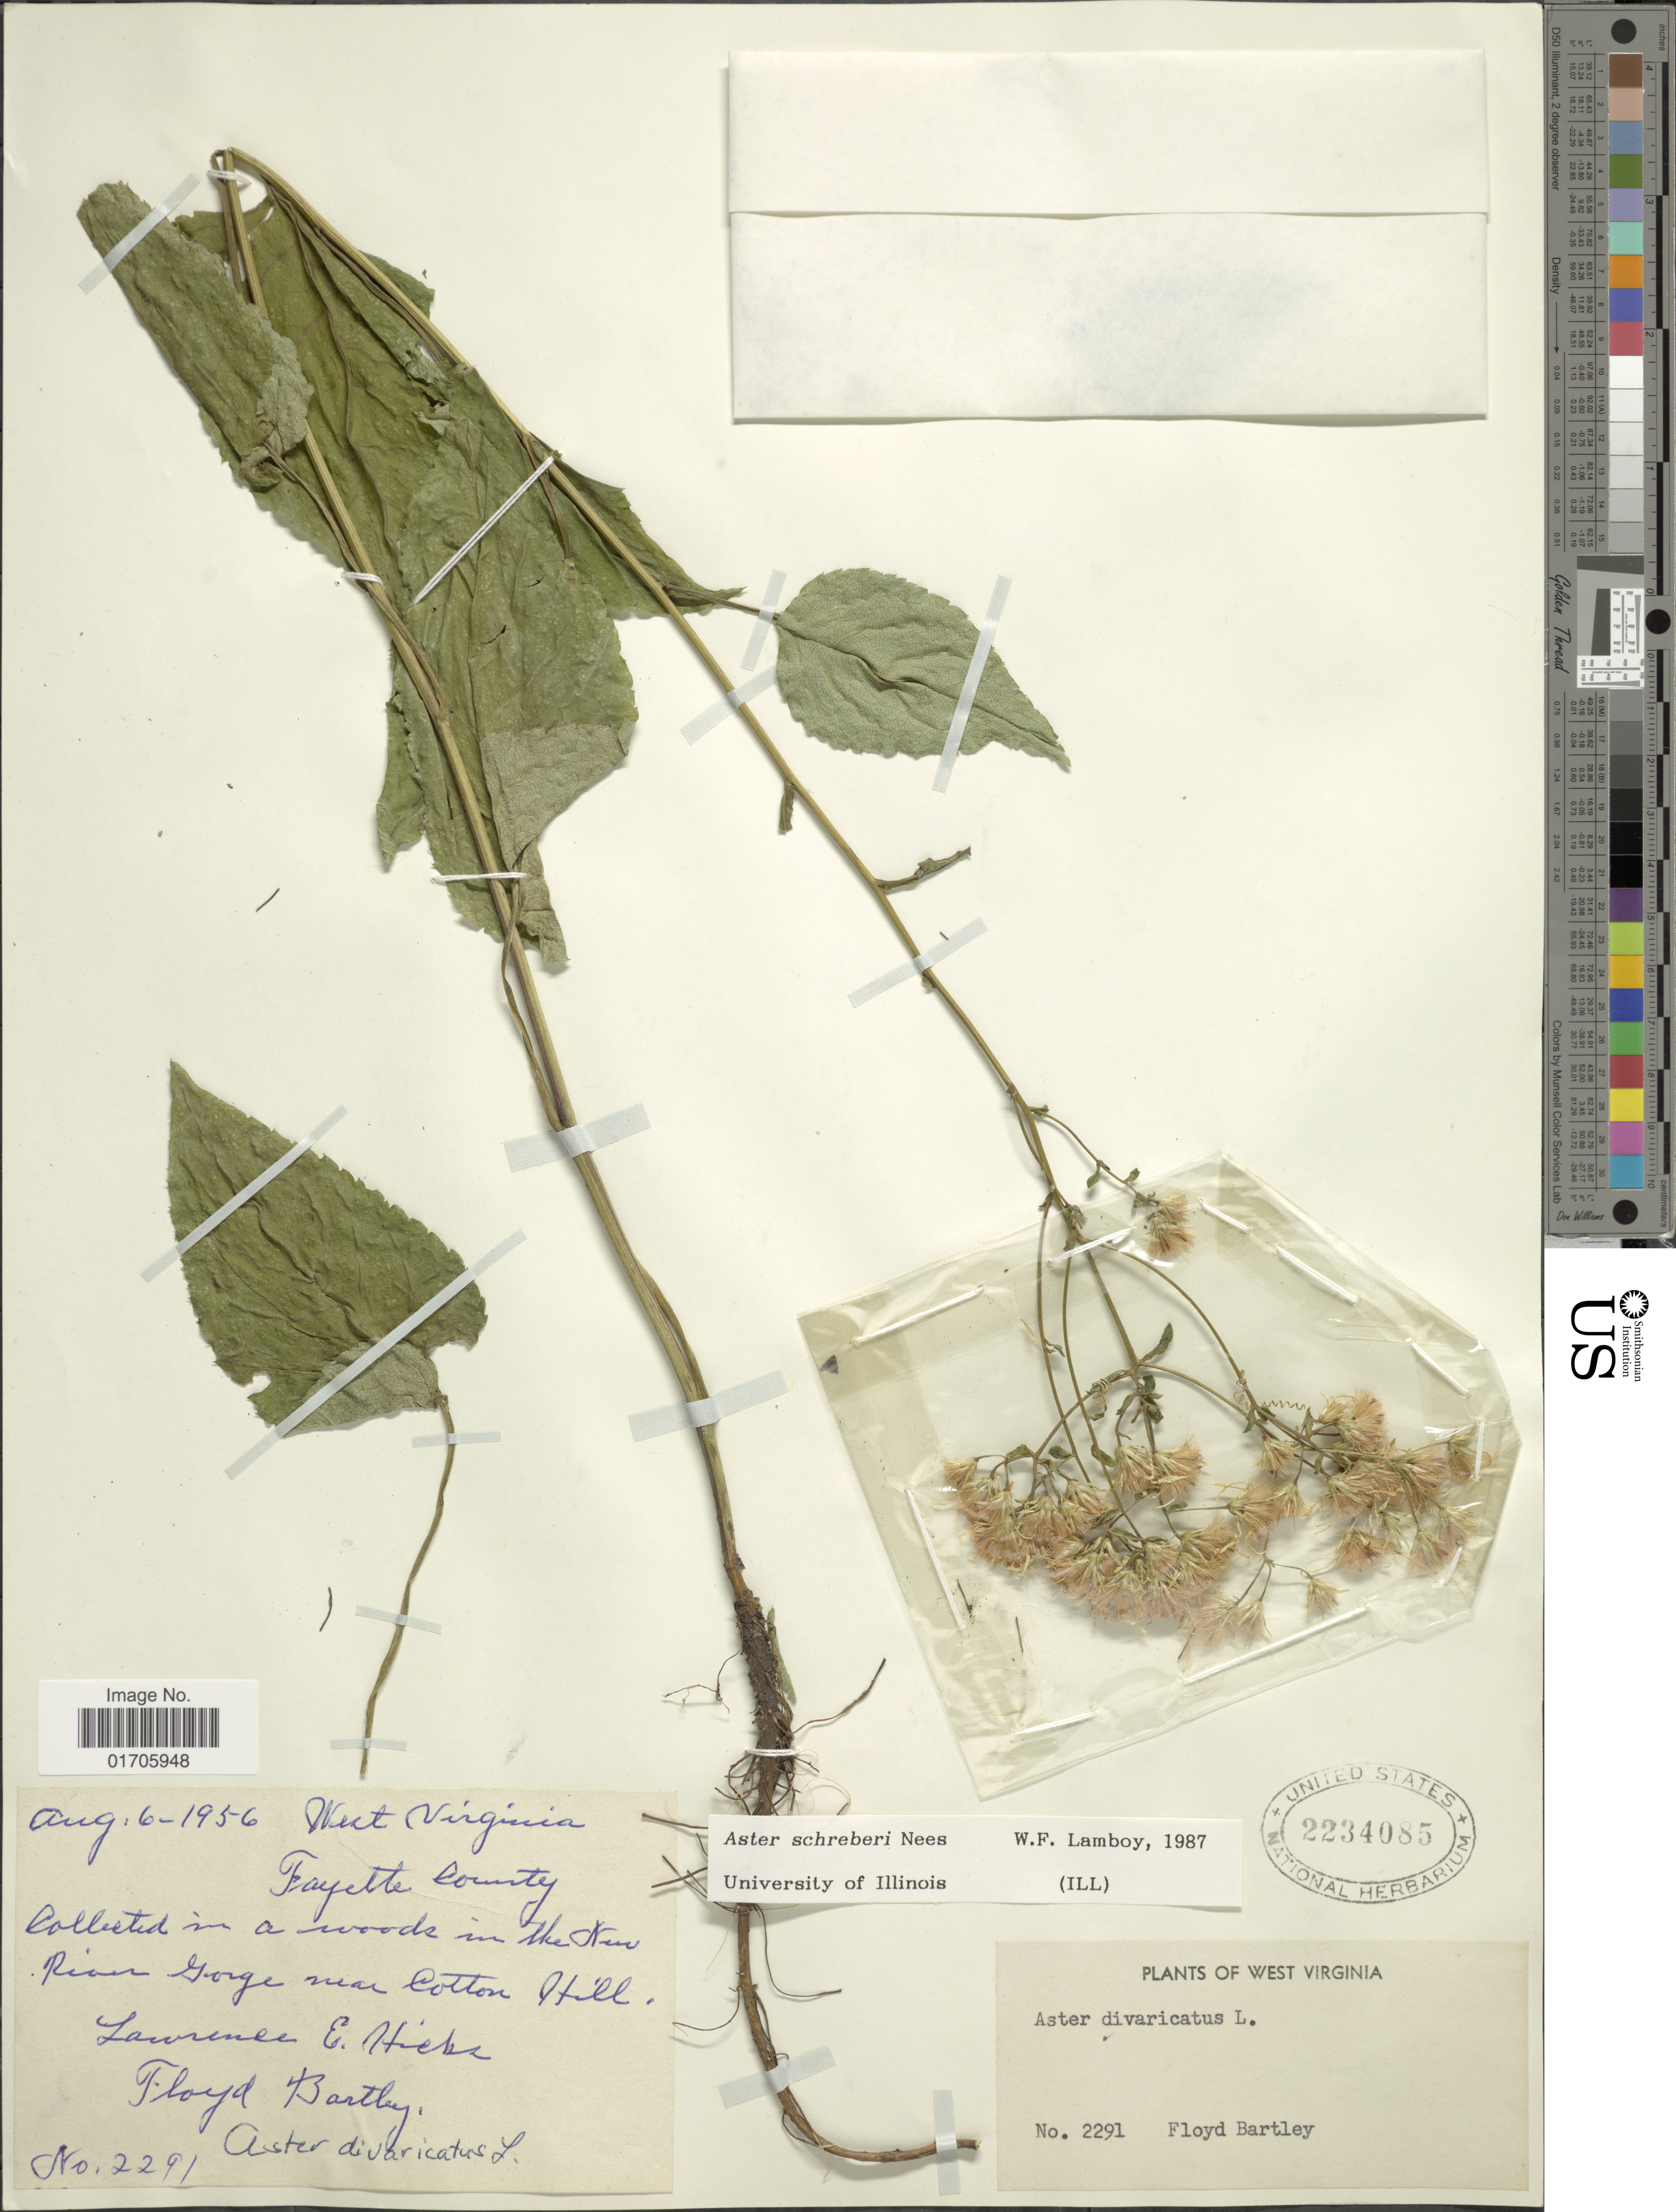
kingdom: Plantae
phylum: Tracheophyta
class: Magnoliopsida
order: Asterales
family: Asteraceae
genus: Eurybia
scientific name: Eurybia schreberi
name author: (Nees) Nees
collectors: L. E. Hicks & F. Bartley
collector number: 2291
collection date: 1956-08-06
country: United States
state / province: West Virginia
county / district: Fayette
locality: West Virginia. Fayette County. Collected in a woods in the New River Gorge near Cotton Hill.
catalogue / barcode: US 2234085